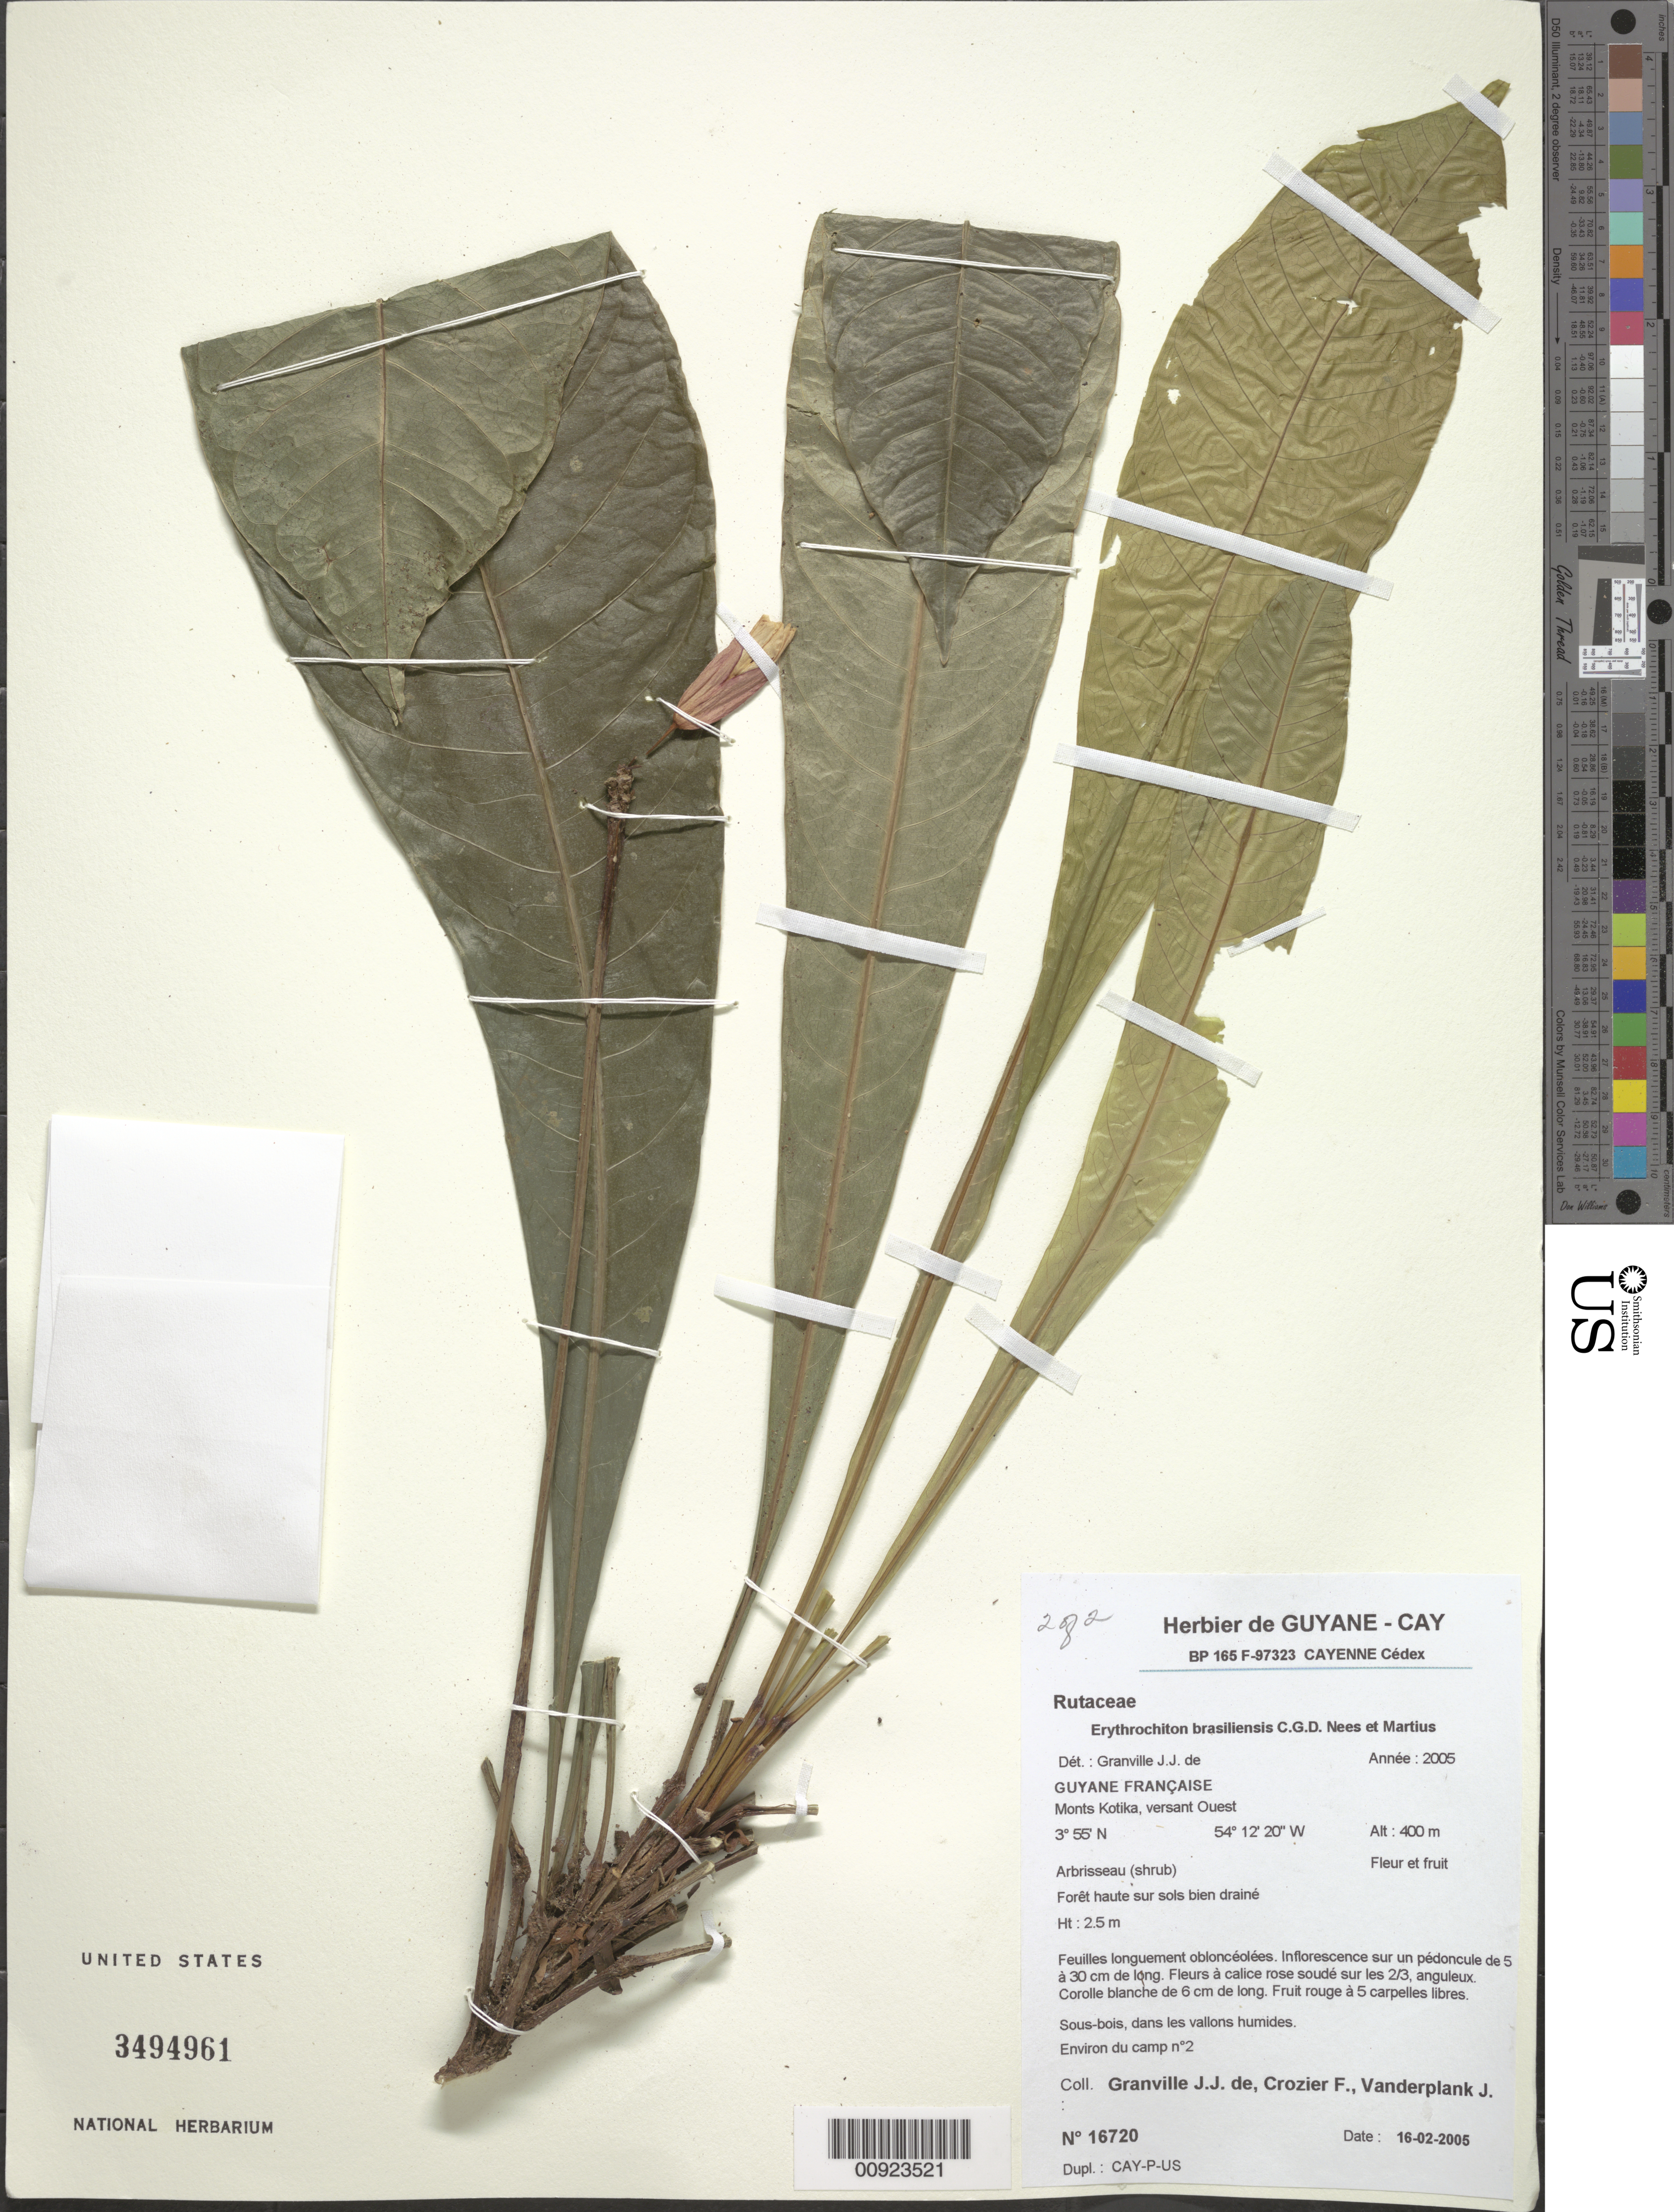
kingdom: Plantae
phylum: Tracheophyta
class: Magnoliopsida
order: Sapindales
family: Rutaceae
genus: Erythrochiton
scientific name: Erythrochiton brasiliensis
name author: Nees & Mart.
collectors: J.-J. de Granville, F. Crozier & J. Vanderplank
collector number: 16720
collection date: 2005-02-16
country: French Guiana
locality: Guyane Française. Monts Kotika, versant Ouest.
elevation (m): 400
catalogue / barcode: US 3494961